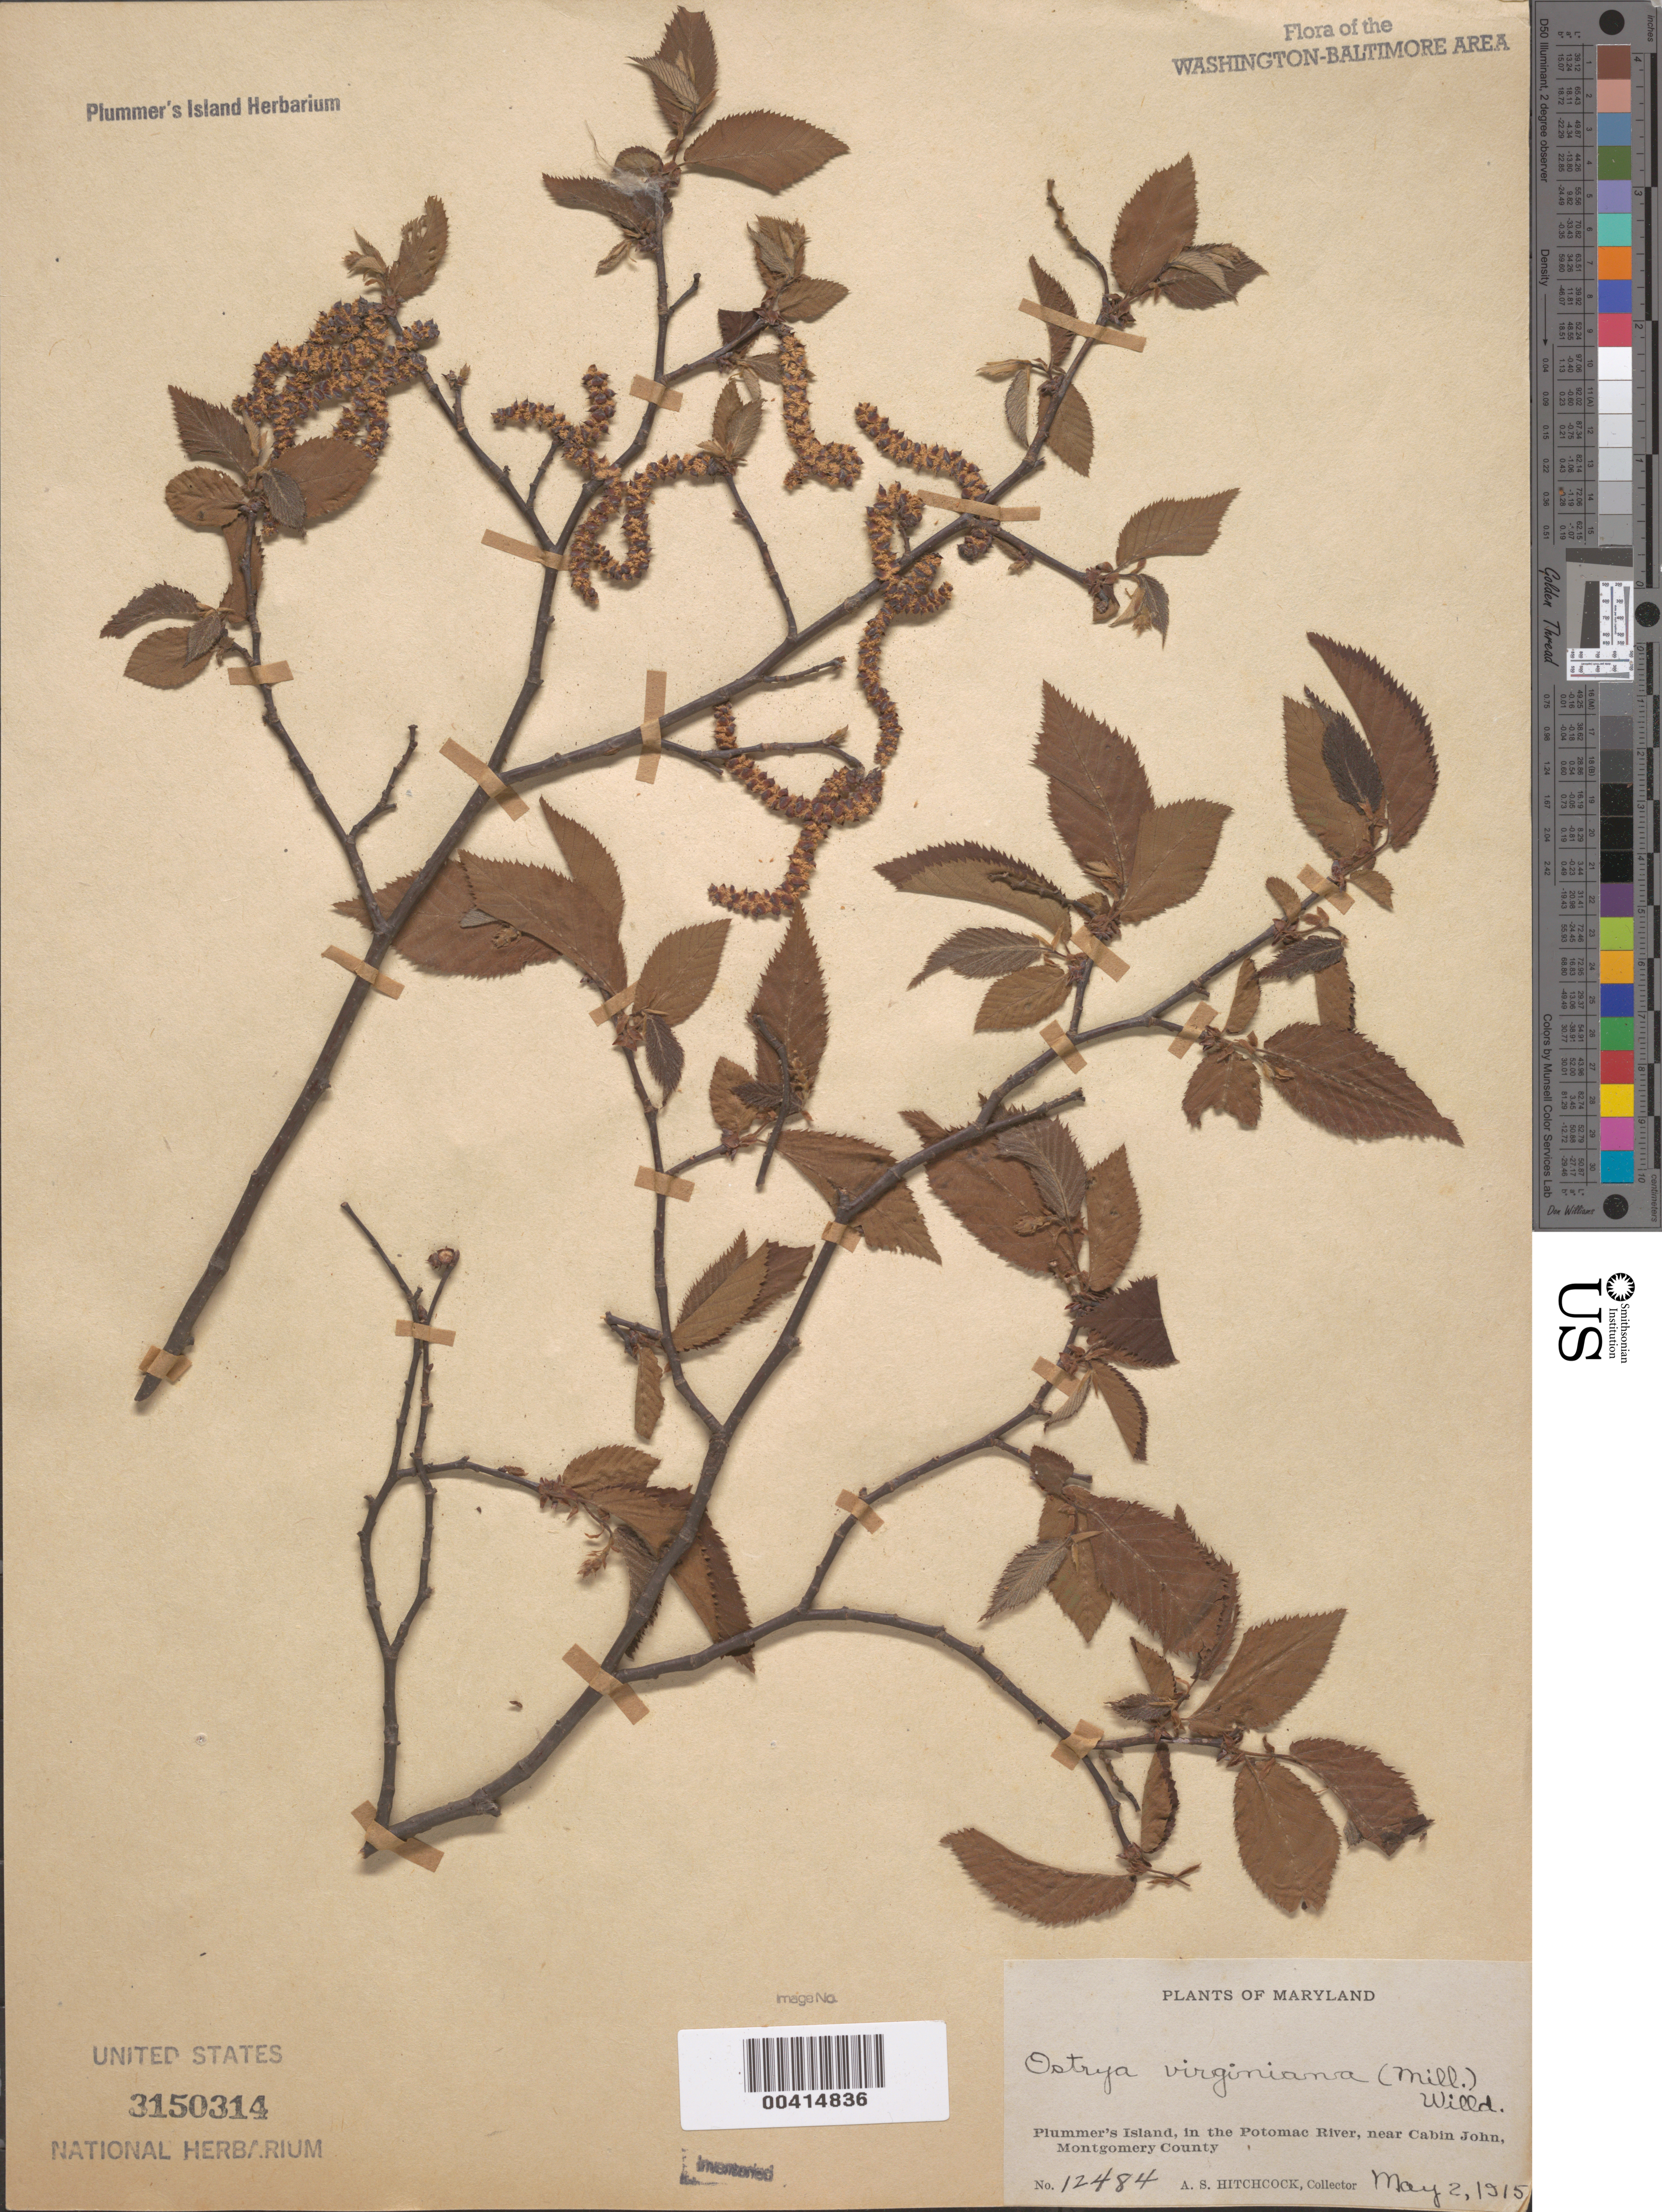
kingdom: Plantae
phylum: Tracheophyta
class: Magnoliopsida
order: Fagales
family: Betulaceae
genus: Ostrya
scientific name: Ostrya virginiana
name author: (Mill.) K. Koch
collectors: A. S. Hitchcock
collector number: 12484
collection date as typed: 02 May 1915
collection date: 1915-05-02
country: United States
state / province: Maryland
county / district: Montgomery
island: Plummers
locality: Plummer's Island C. & O. Canal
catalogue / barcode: US 3150314